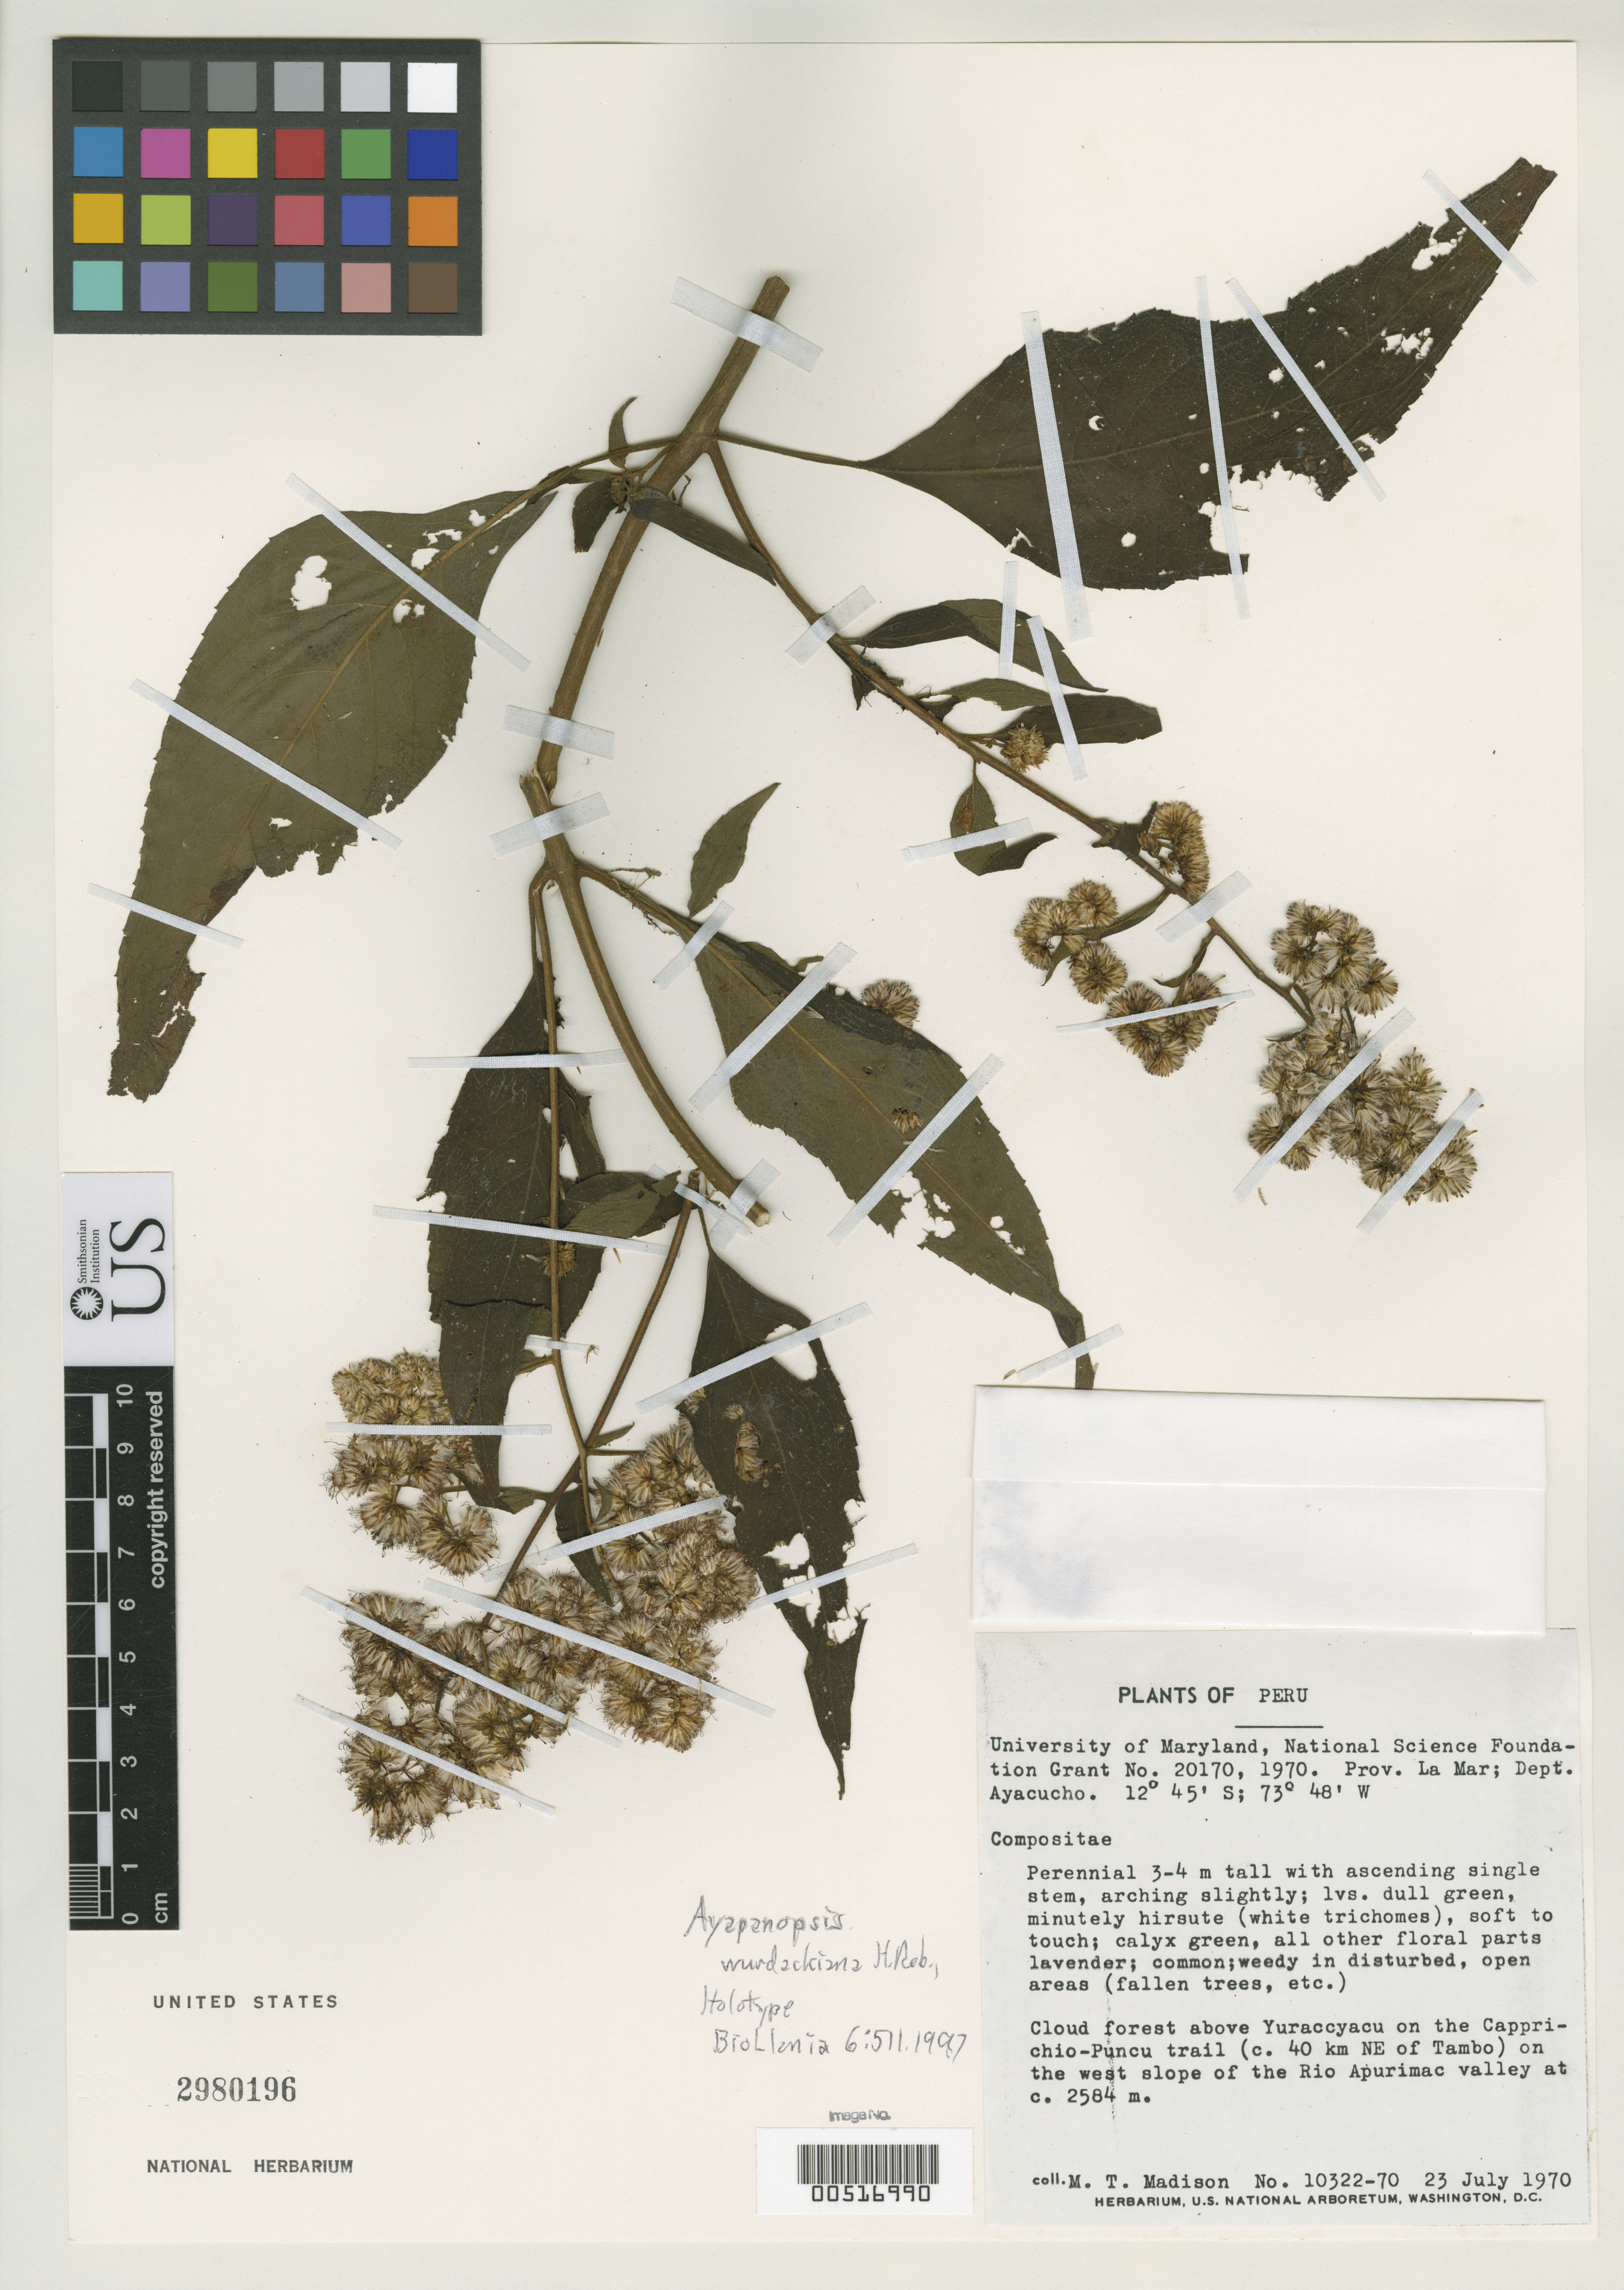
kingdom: Plantae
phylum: Tracheophyta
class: Magnoliopsida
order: Asterales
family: Asteraceae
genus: Ayapanopsis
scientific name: Ayapanopsis wurdackiana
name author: H. Rob.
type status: Holotype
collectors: M. T. Madison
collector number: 10322-70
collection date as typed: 23 Jul 1970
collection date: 1970-07-23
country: Peru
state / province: Ayacucho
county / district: La Mar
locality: forest above Yuraccyacu on Capprichio-Puncu Trail, ca. 40 km NE of Tambo, W slope of Río Apurímac valley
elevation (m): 2584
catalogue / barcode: US 2980196